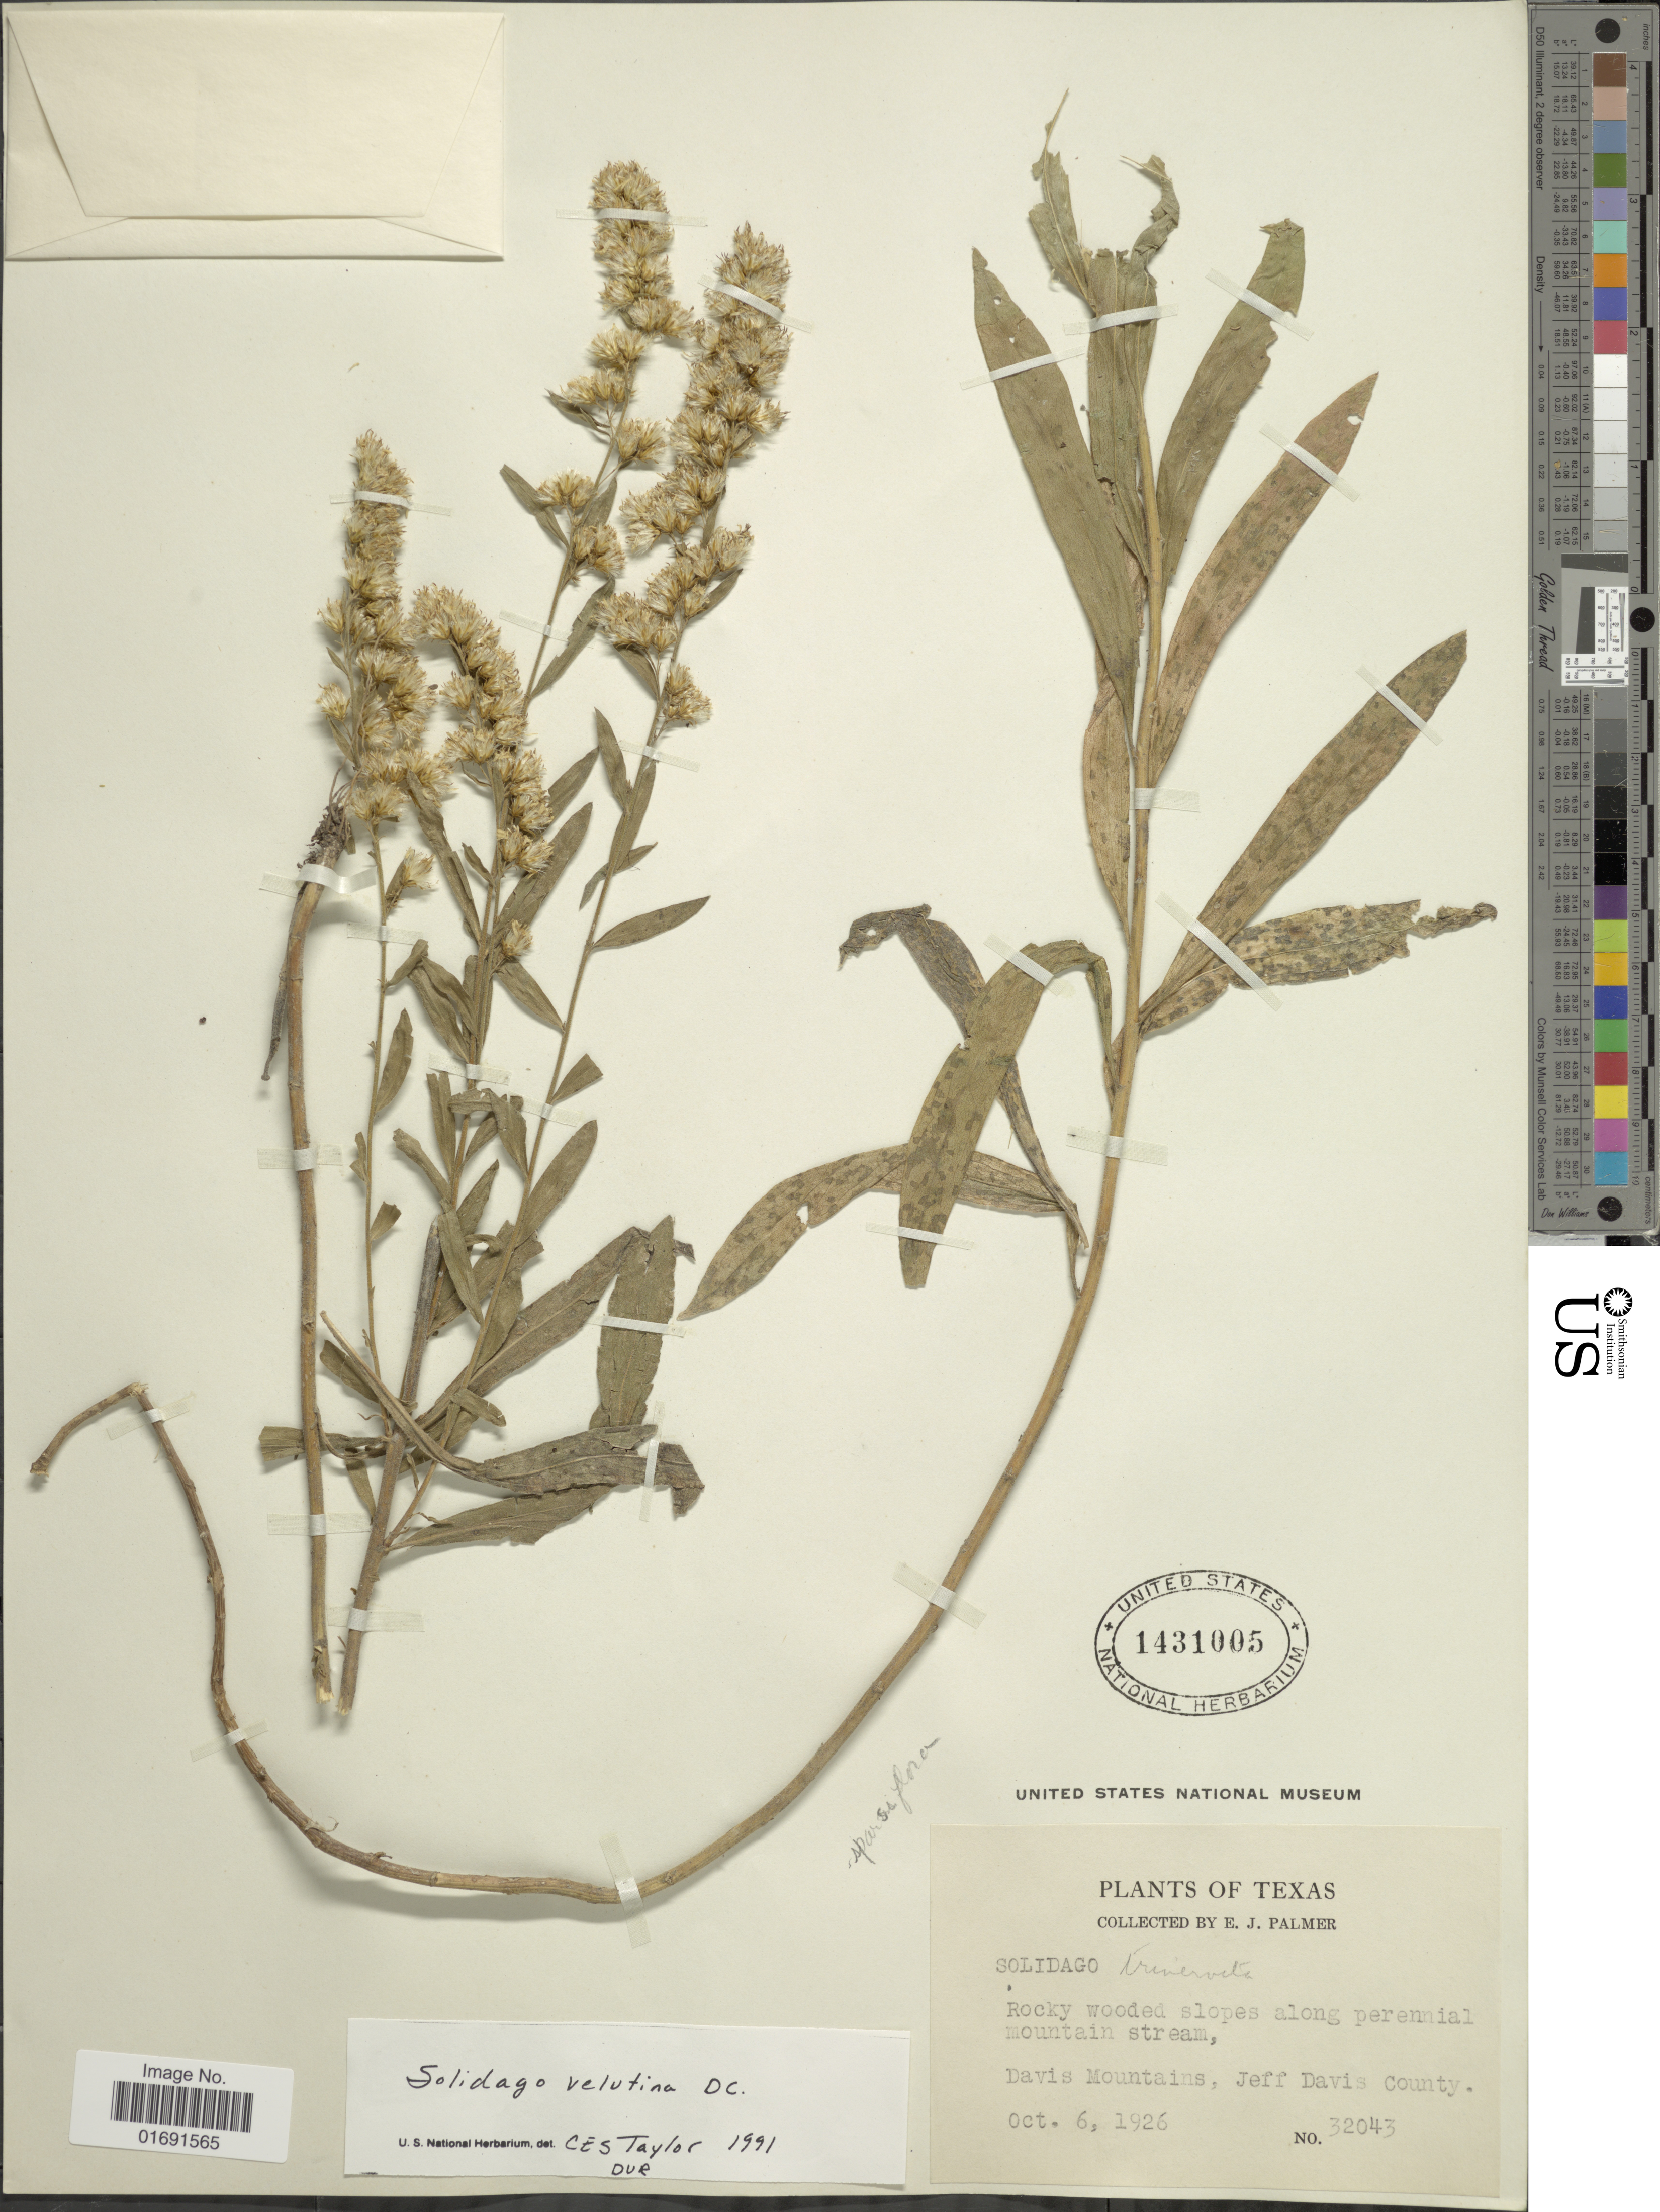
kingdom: Plantae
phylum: Tracheophyta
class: Magnoliopsida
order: Asterales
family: Asteraceae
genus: Solidago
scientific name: Solidago velutina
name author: DC.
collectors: E. J. Palmer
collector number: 32043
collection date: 1926-10-06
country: United States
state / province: Texas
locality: Rocky wooded slopes along perennial mountain stream, Davis Mountains, Jeff Davis County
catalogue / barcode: US 1431005